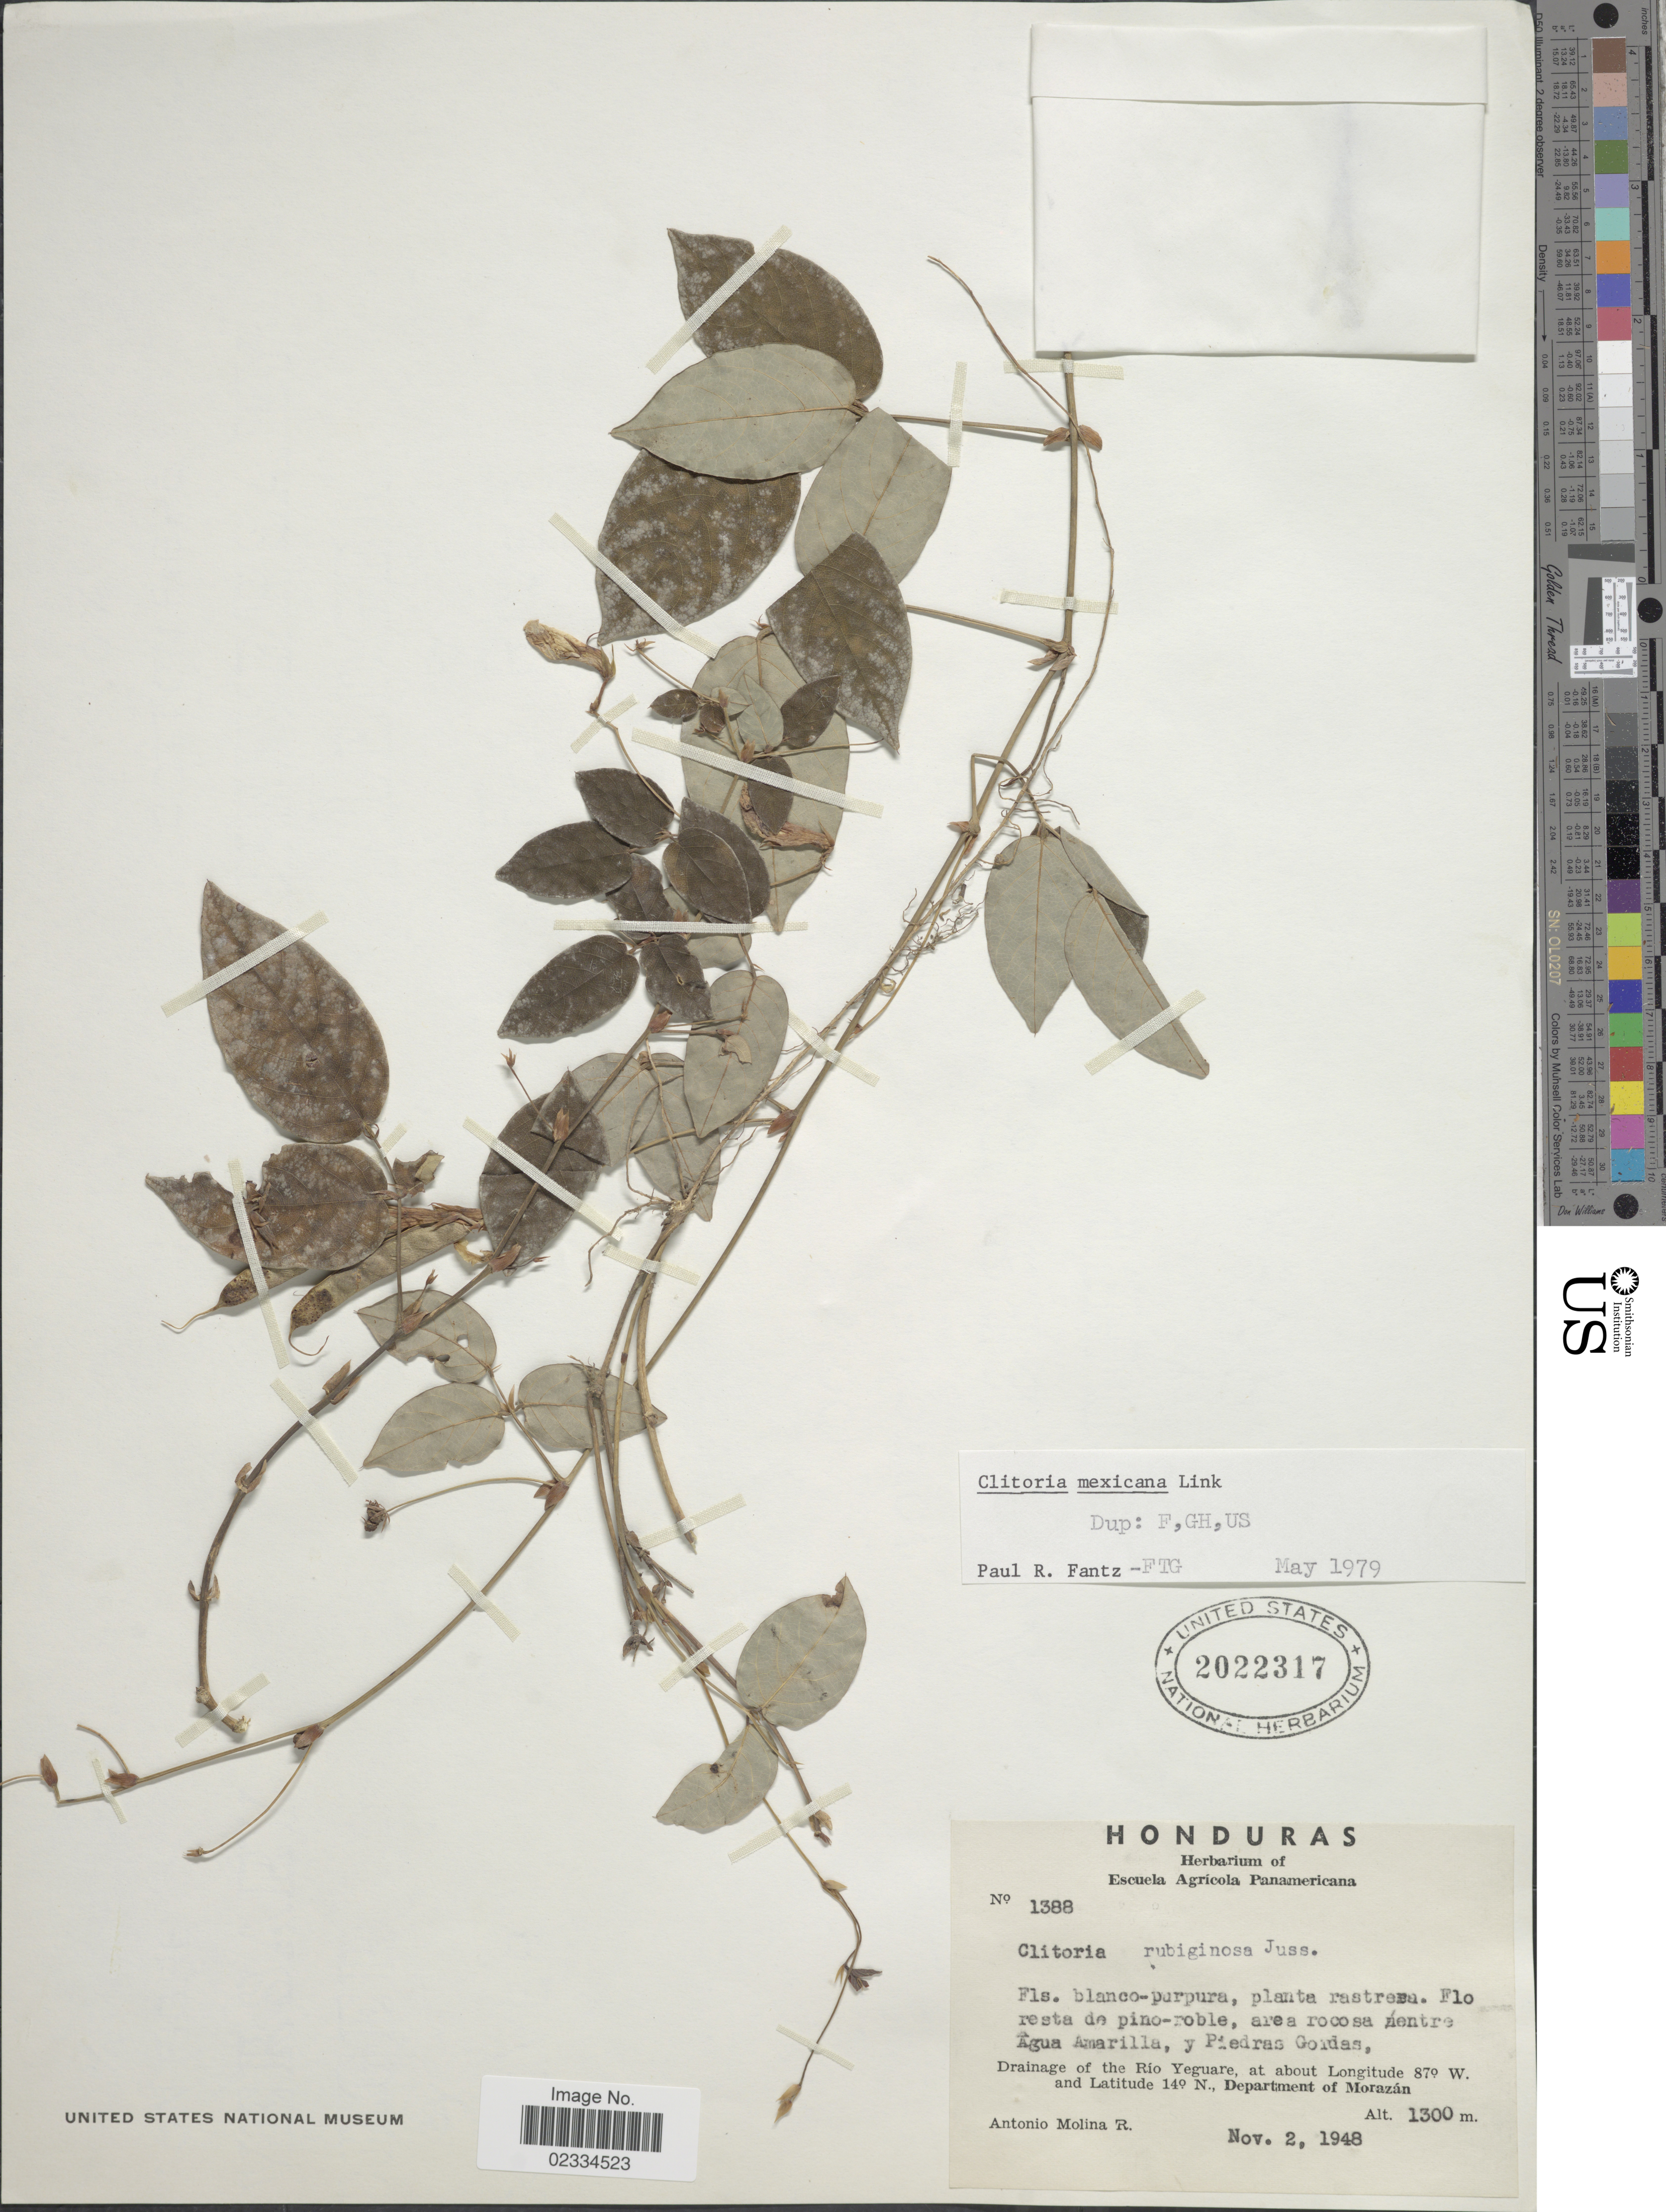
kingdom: Plantae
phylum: Tracheophyta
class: Magnoliopsida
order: Fabales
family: Fabaceae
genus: Clitoria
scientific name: Clitoria mexicana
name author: Link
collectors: A. Molina R.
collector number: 1388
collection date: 1948-11-02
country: Honduras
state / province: Fco. Morazán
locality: Drainage of the Rio Yeguare, area rocosa entre Agua Amarilla y Piedras Gordas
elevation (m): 1300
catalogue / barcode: US 2022317